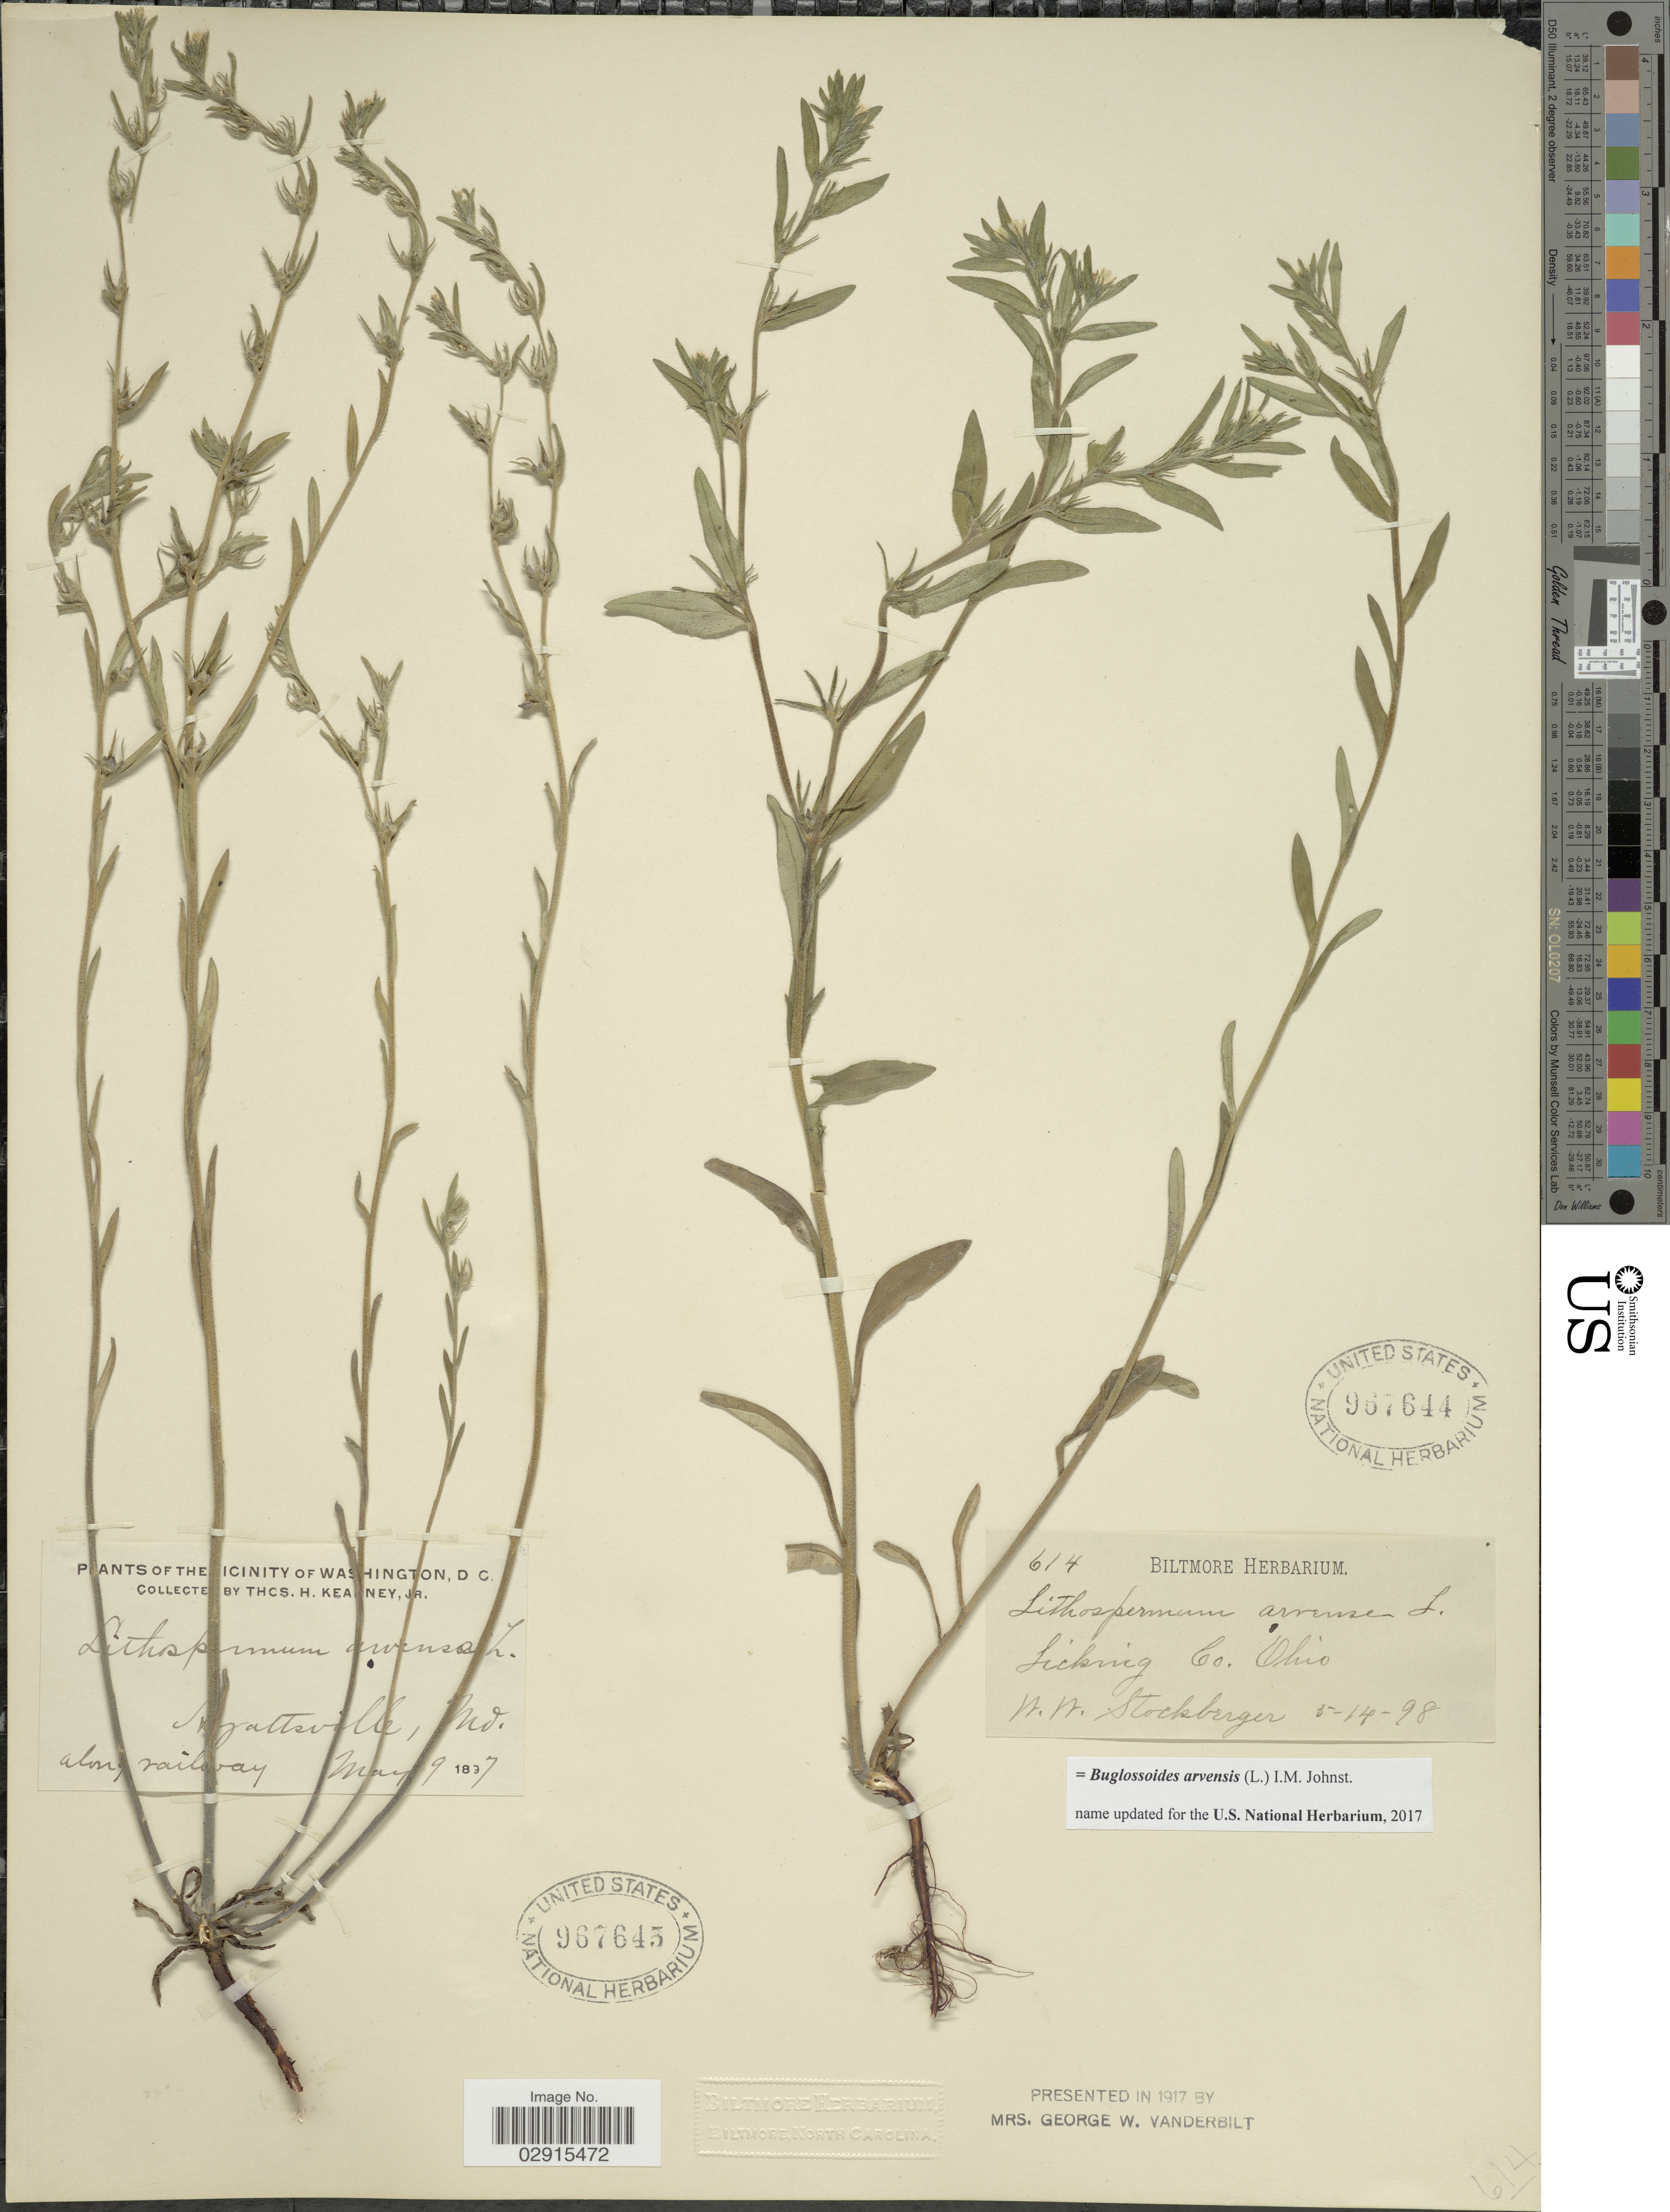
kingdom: Plantae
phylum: Tracheophyta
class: Magnoliopsida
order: Boraginales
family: Boraginaceae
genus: Buglossoides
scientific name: Buglossoides arvensis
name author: (L.) I.M. Johnst.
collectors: T. H. Kearney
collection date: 1937-05-09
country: United States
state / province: Maryland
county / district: Prince George's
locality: Of the vicinity of Washington, D.C. Hyattsville.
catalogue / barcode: US 967645